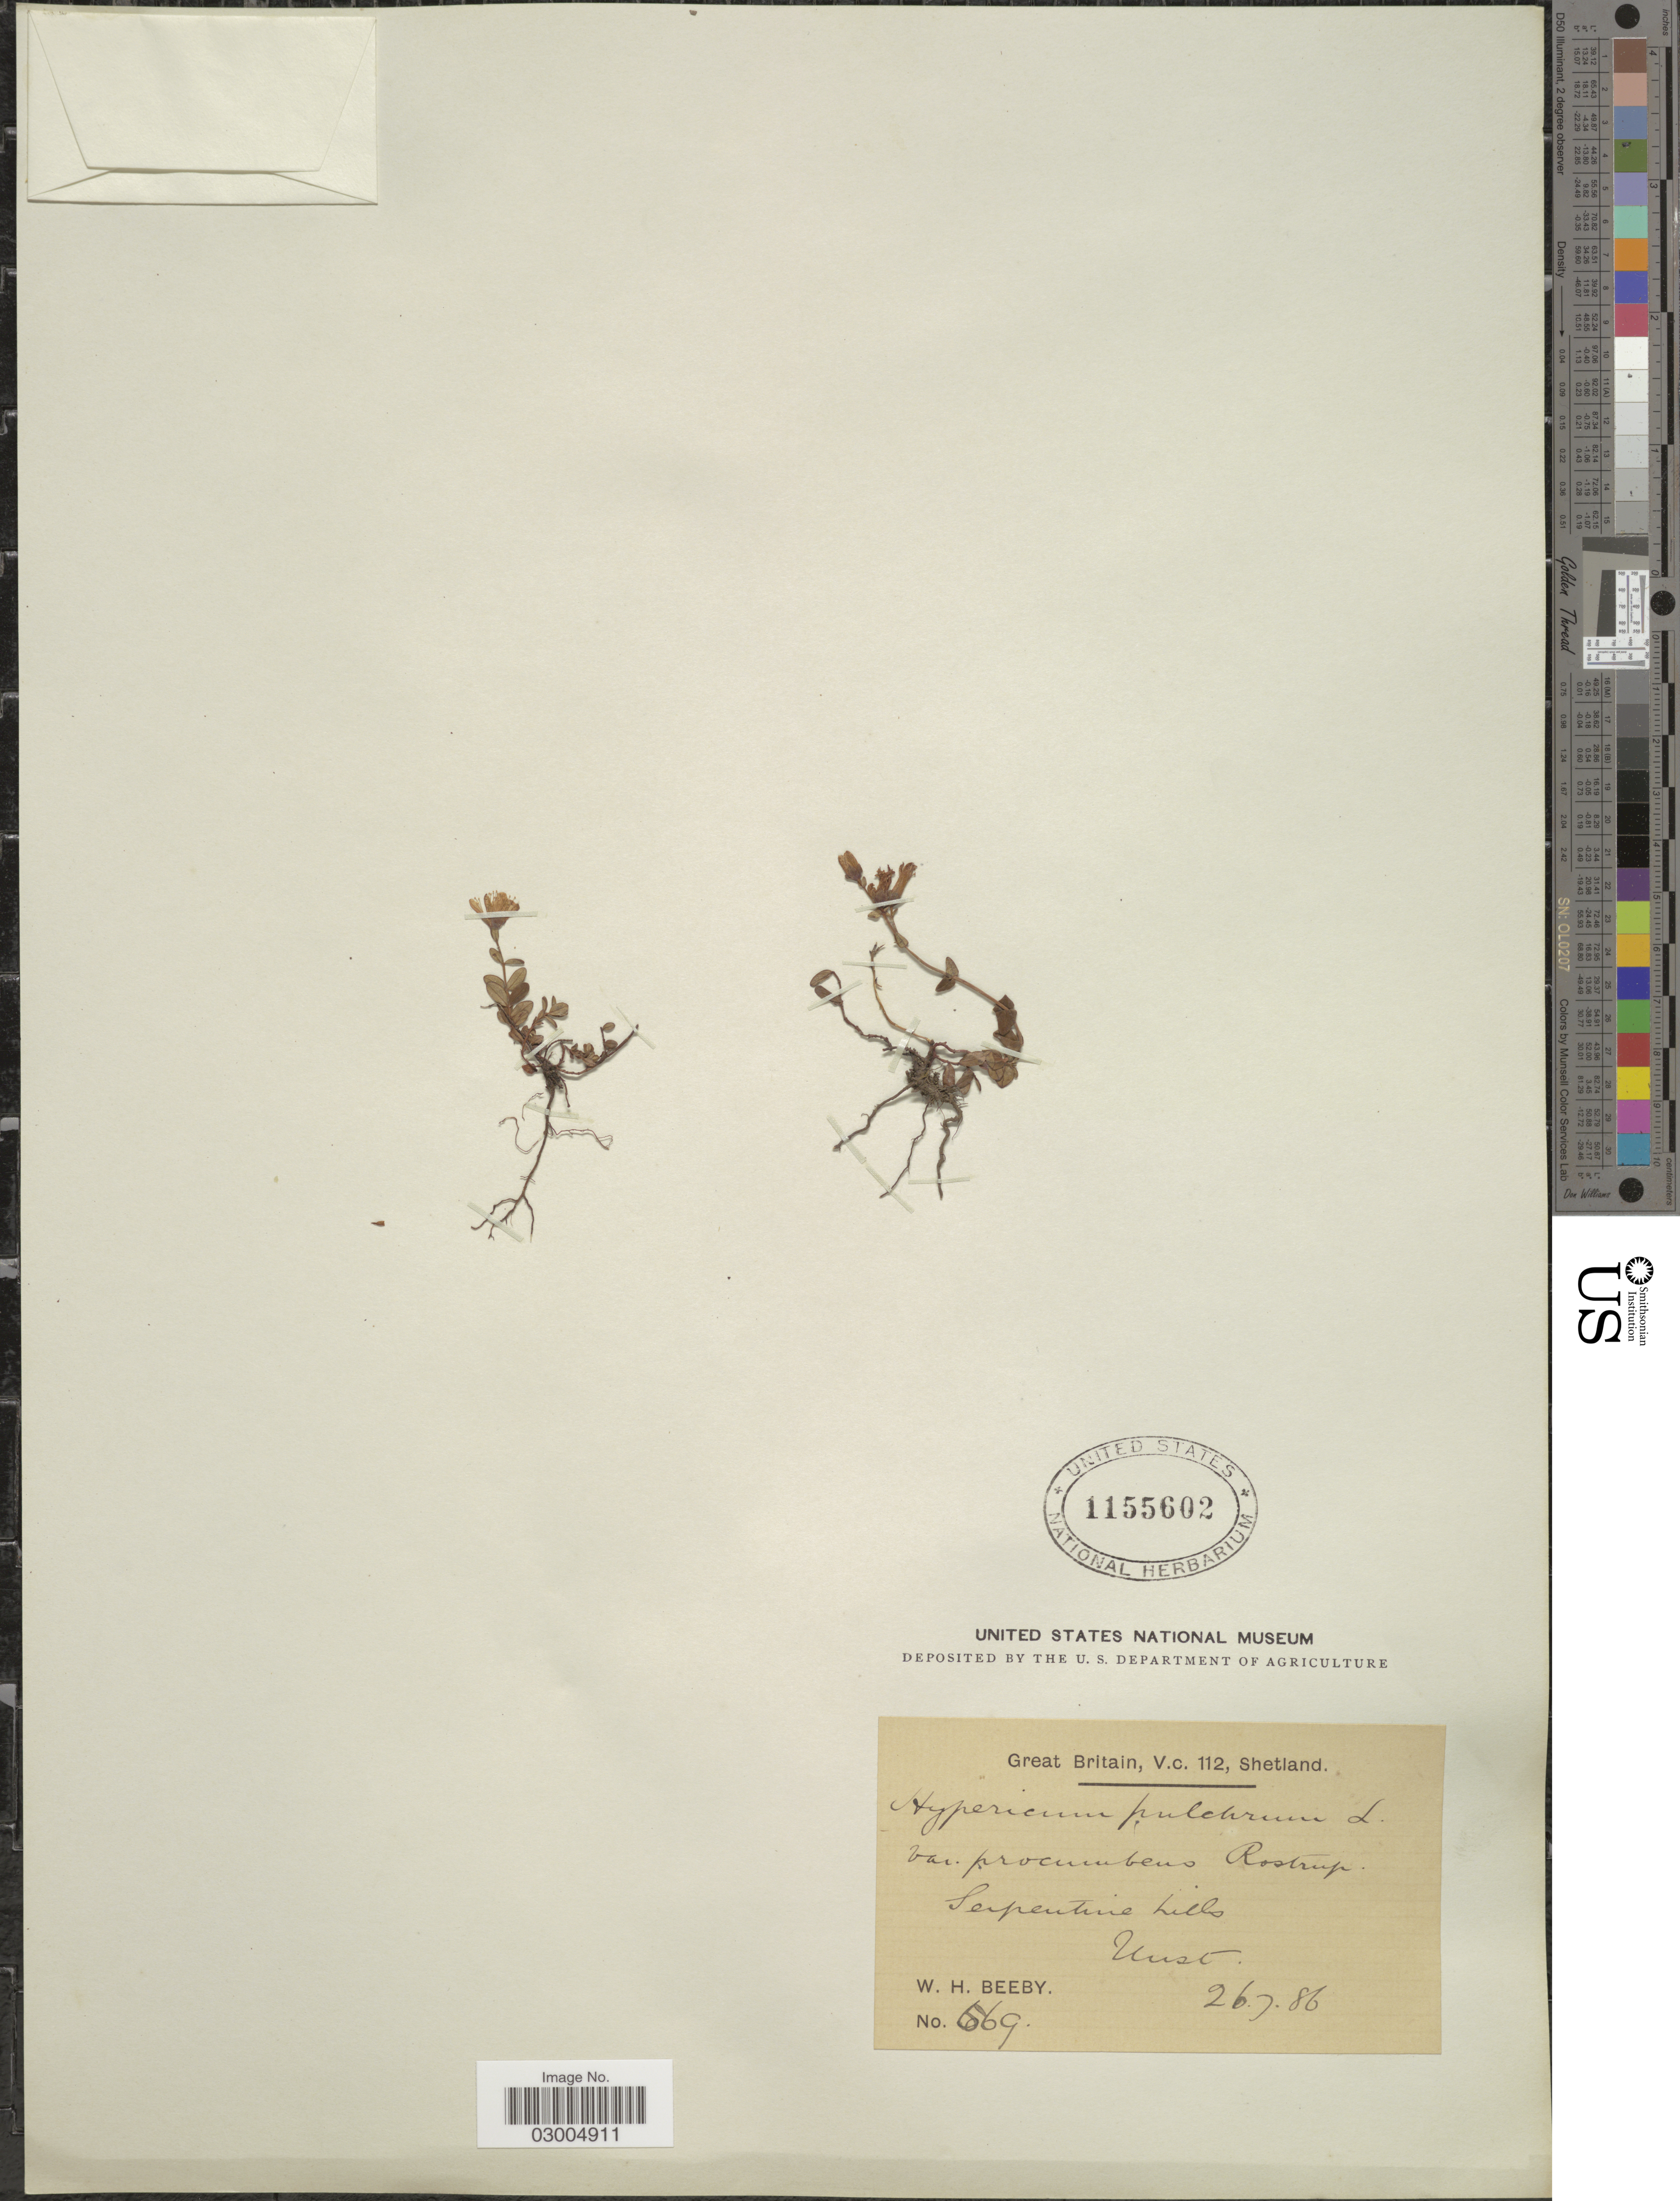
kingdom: Plantae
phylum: Tracheophyta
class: Magnoliopsida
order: Malpighiales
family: Hypericaceae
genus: Hypericum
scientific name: Hypericum pulchrum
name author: L.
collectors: W. Beeby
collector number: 569*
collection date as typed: Transcribed d/m/y: 26/7/86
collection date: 1886-07-16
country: United Kingdom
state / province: Scotland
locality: Shetland, Serpentine hills.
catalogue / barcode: US 1155602